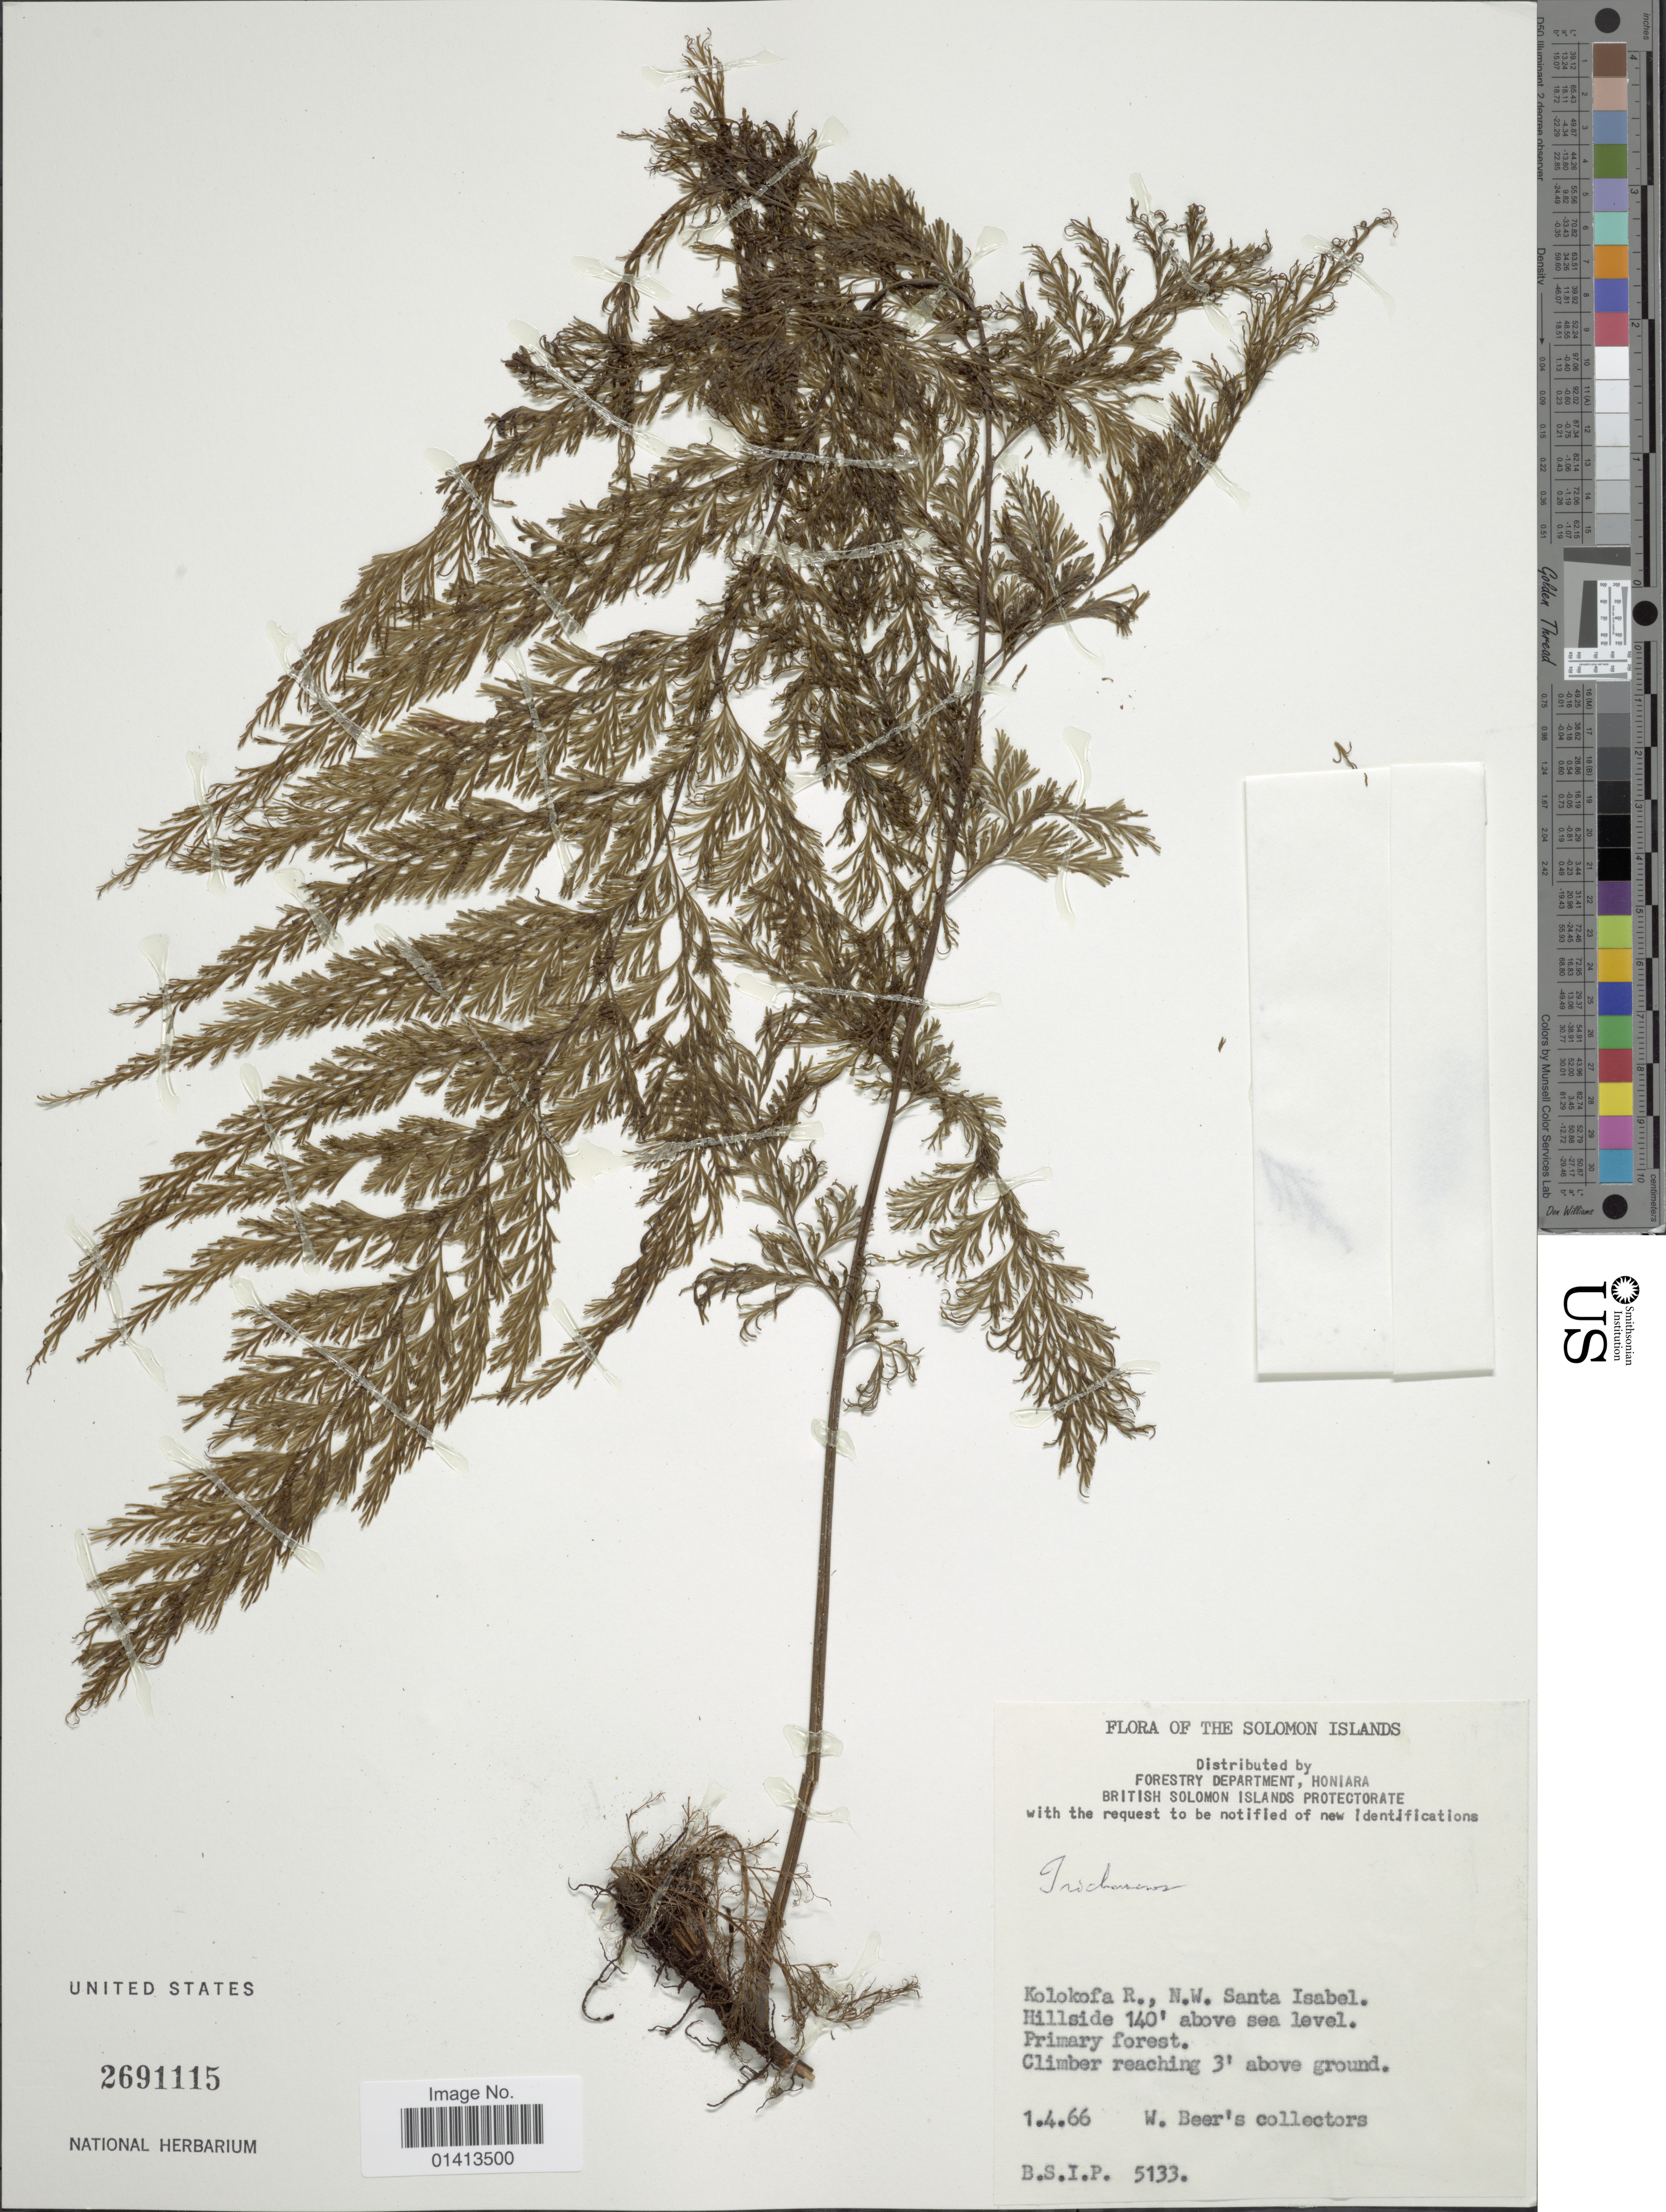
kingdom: Plantae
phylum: Tracheophyta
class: Polypodiopsida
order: Hymenophyllales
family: Hymenophyllaceae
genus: Crepidomanes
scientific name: Crepidomanes sp.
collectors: Beer's collectors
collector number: B.S.I.P. 5133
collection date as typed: Transcribed d/m/y: 1/4/66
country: Solomon Islands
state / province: Solomon Islands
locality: Kolokofa R., N.W. Santa Isabel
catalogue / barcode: US 2691115